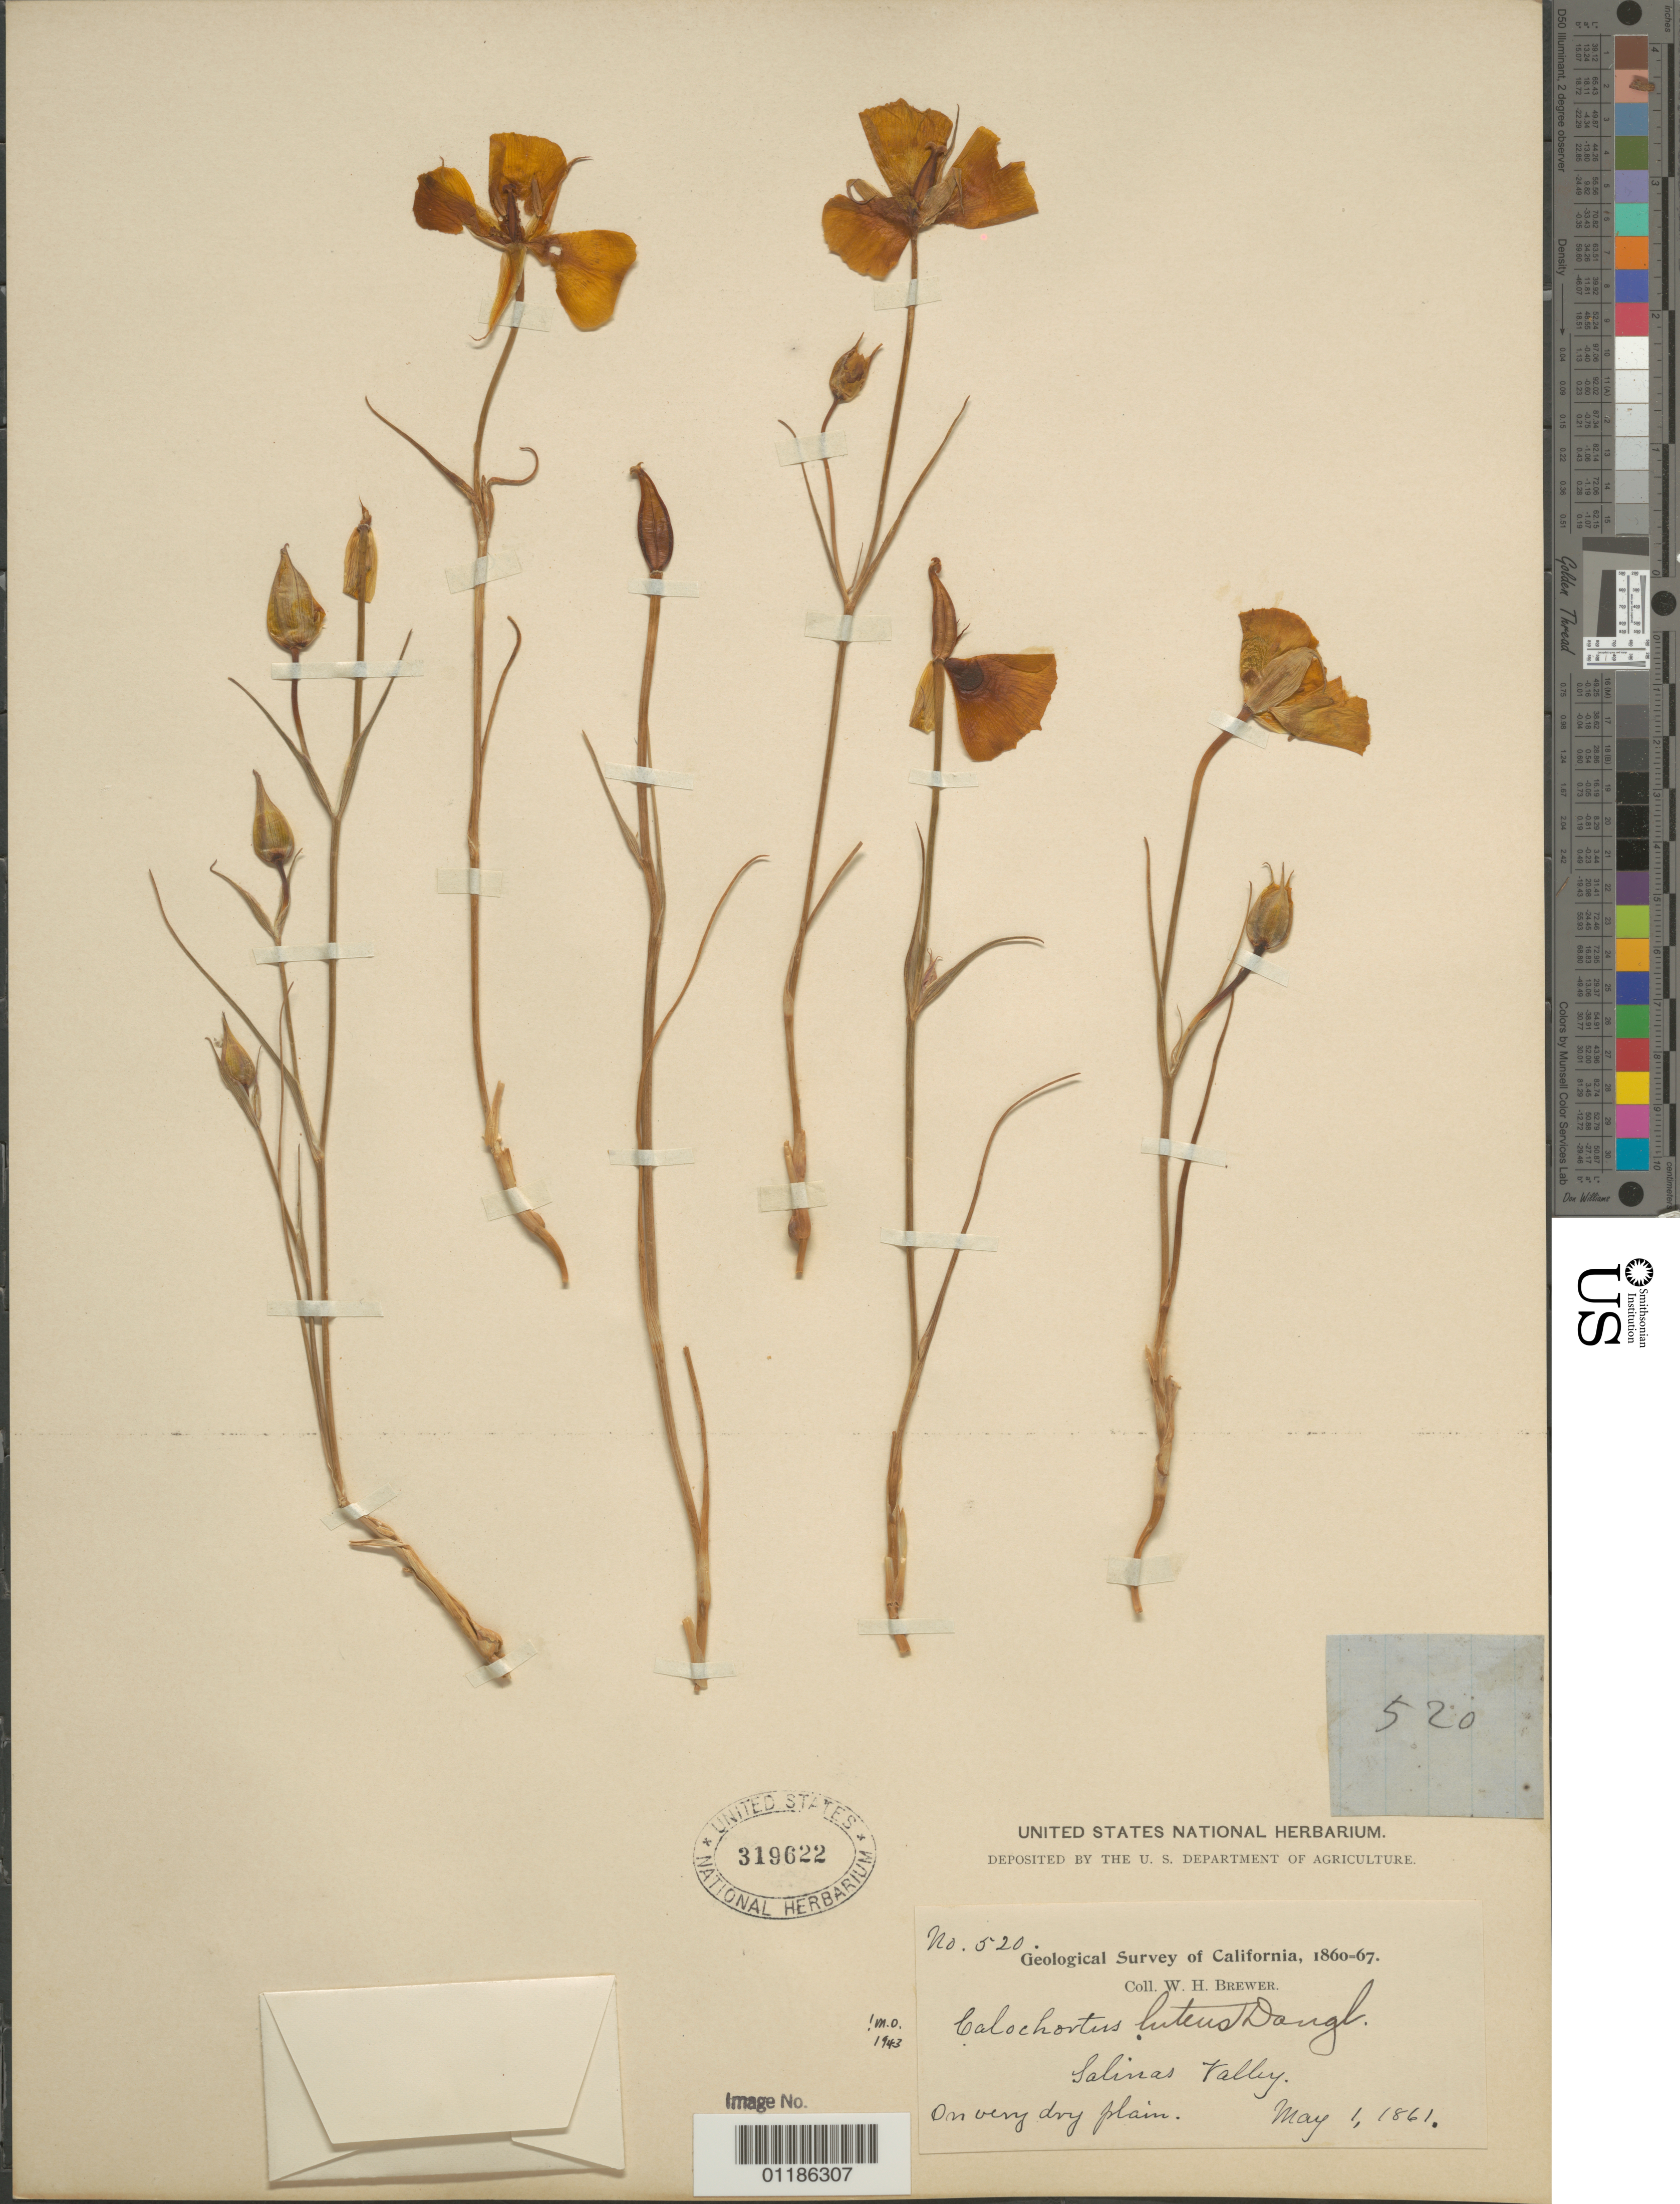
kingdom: Plantae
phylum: Tracheophyta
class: Liliopsida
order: Liliales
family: Liliaceae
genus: Calochortus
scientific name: Calochortus luteus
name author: Douglas ex Lindl.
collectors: W. H. Brewer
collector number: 520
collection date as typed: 01 May 1861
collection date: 1861-05-01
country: United States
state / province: California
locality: Salinas valley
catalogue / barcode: US 319622